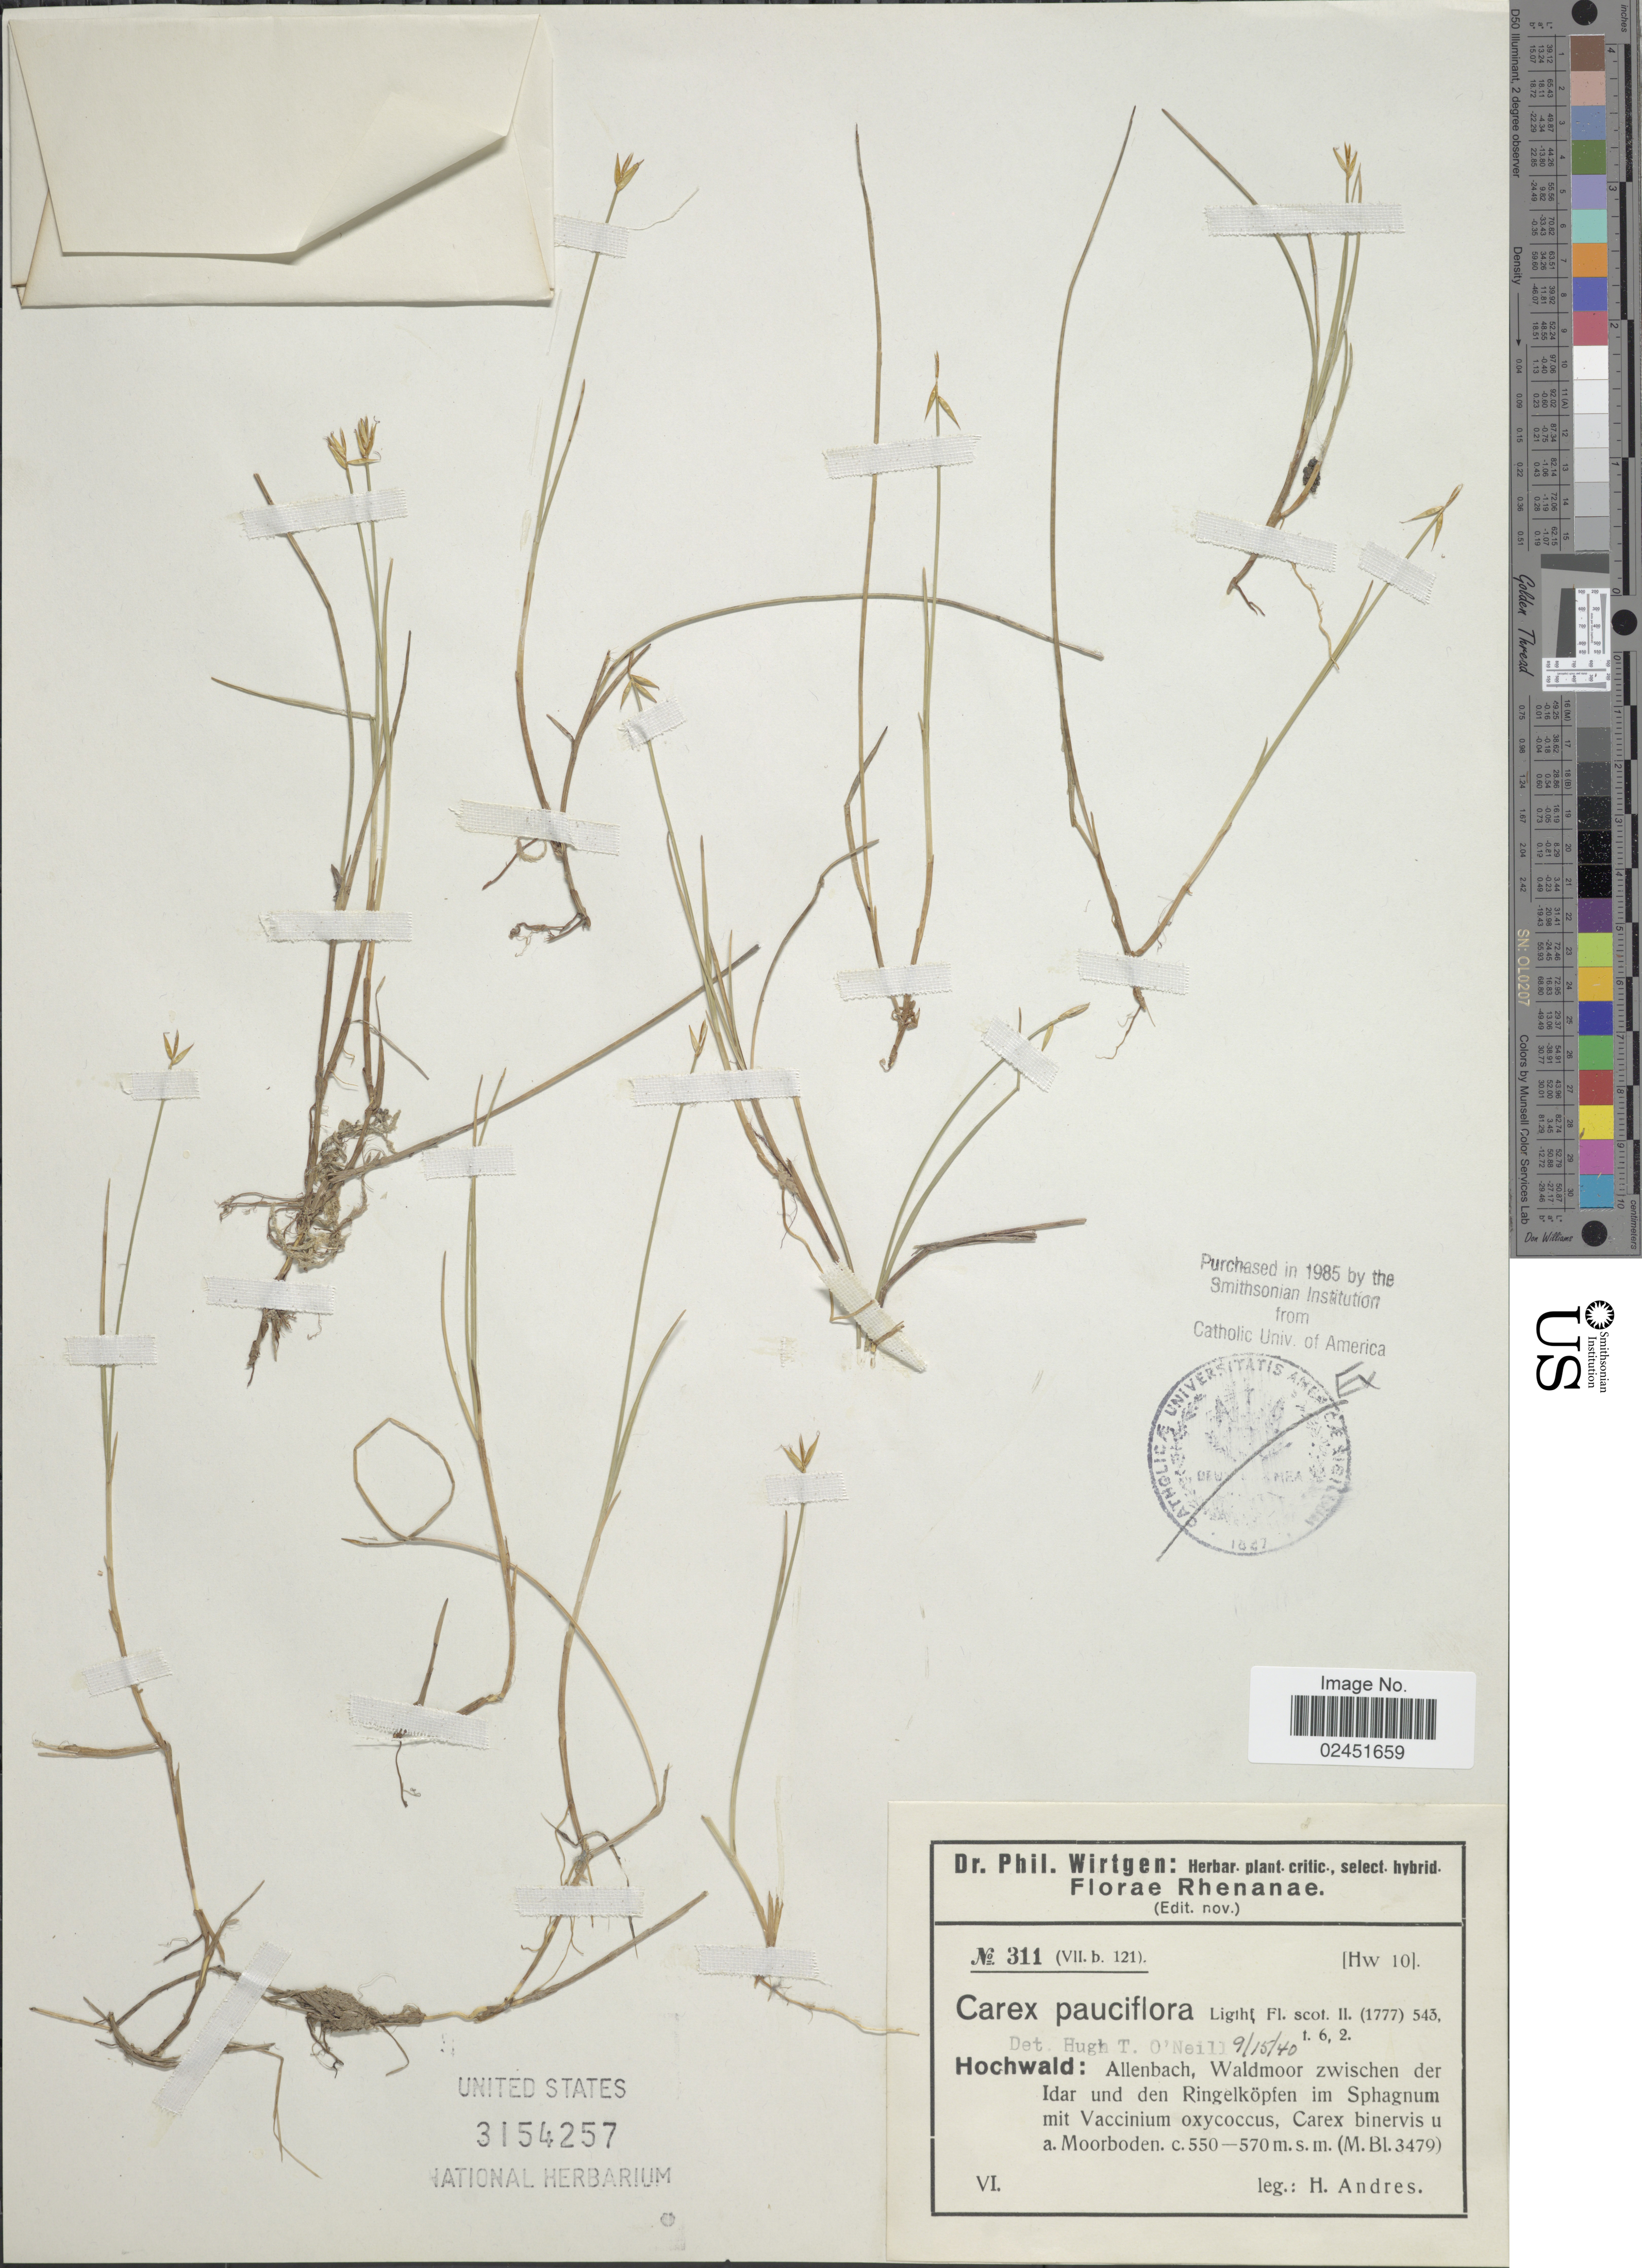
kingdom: Plantae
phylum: Tracheophyta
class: Liliopsida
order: Poales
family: Cyperaceae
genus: Carex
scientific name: Carex pauciflora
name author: Lightf.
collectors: H. Andres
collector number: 311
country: Germany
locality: Rhenanae. Hochwald: Allenbach, Waldmoor zwischen der Idar und den Ringelkopfen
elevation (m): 550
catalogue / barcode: US 3154257